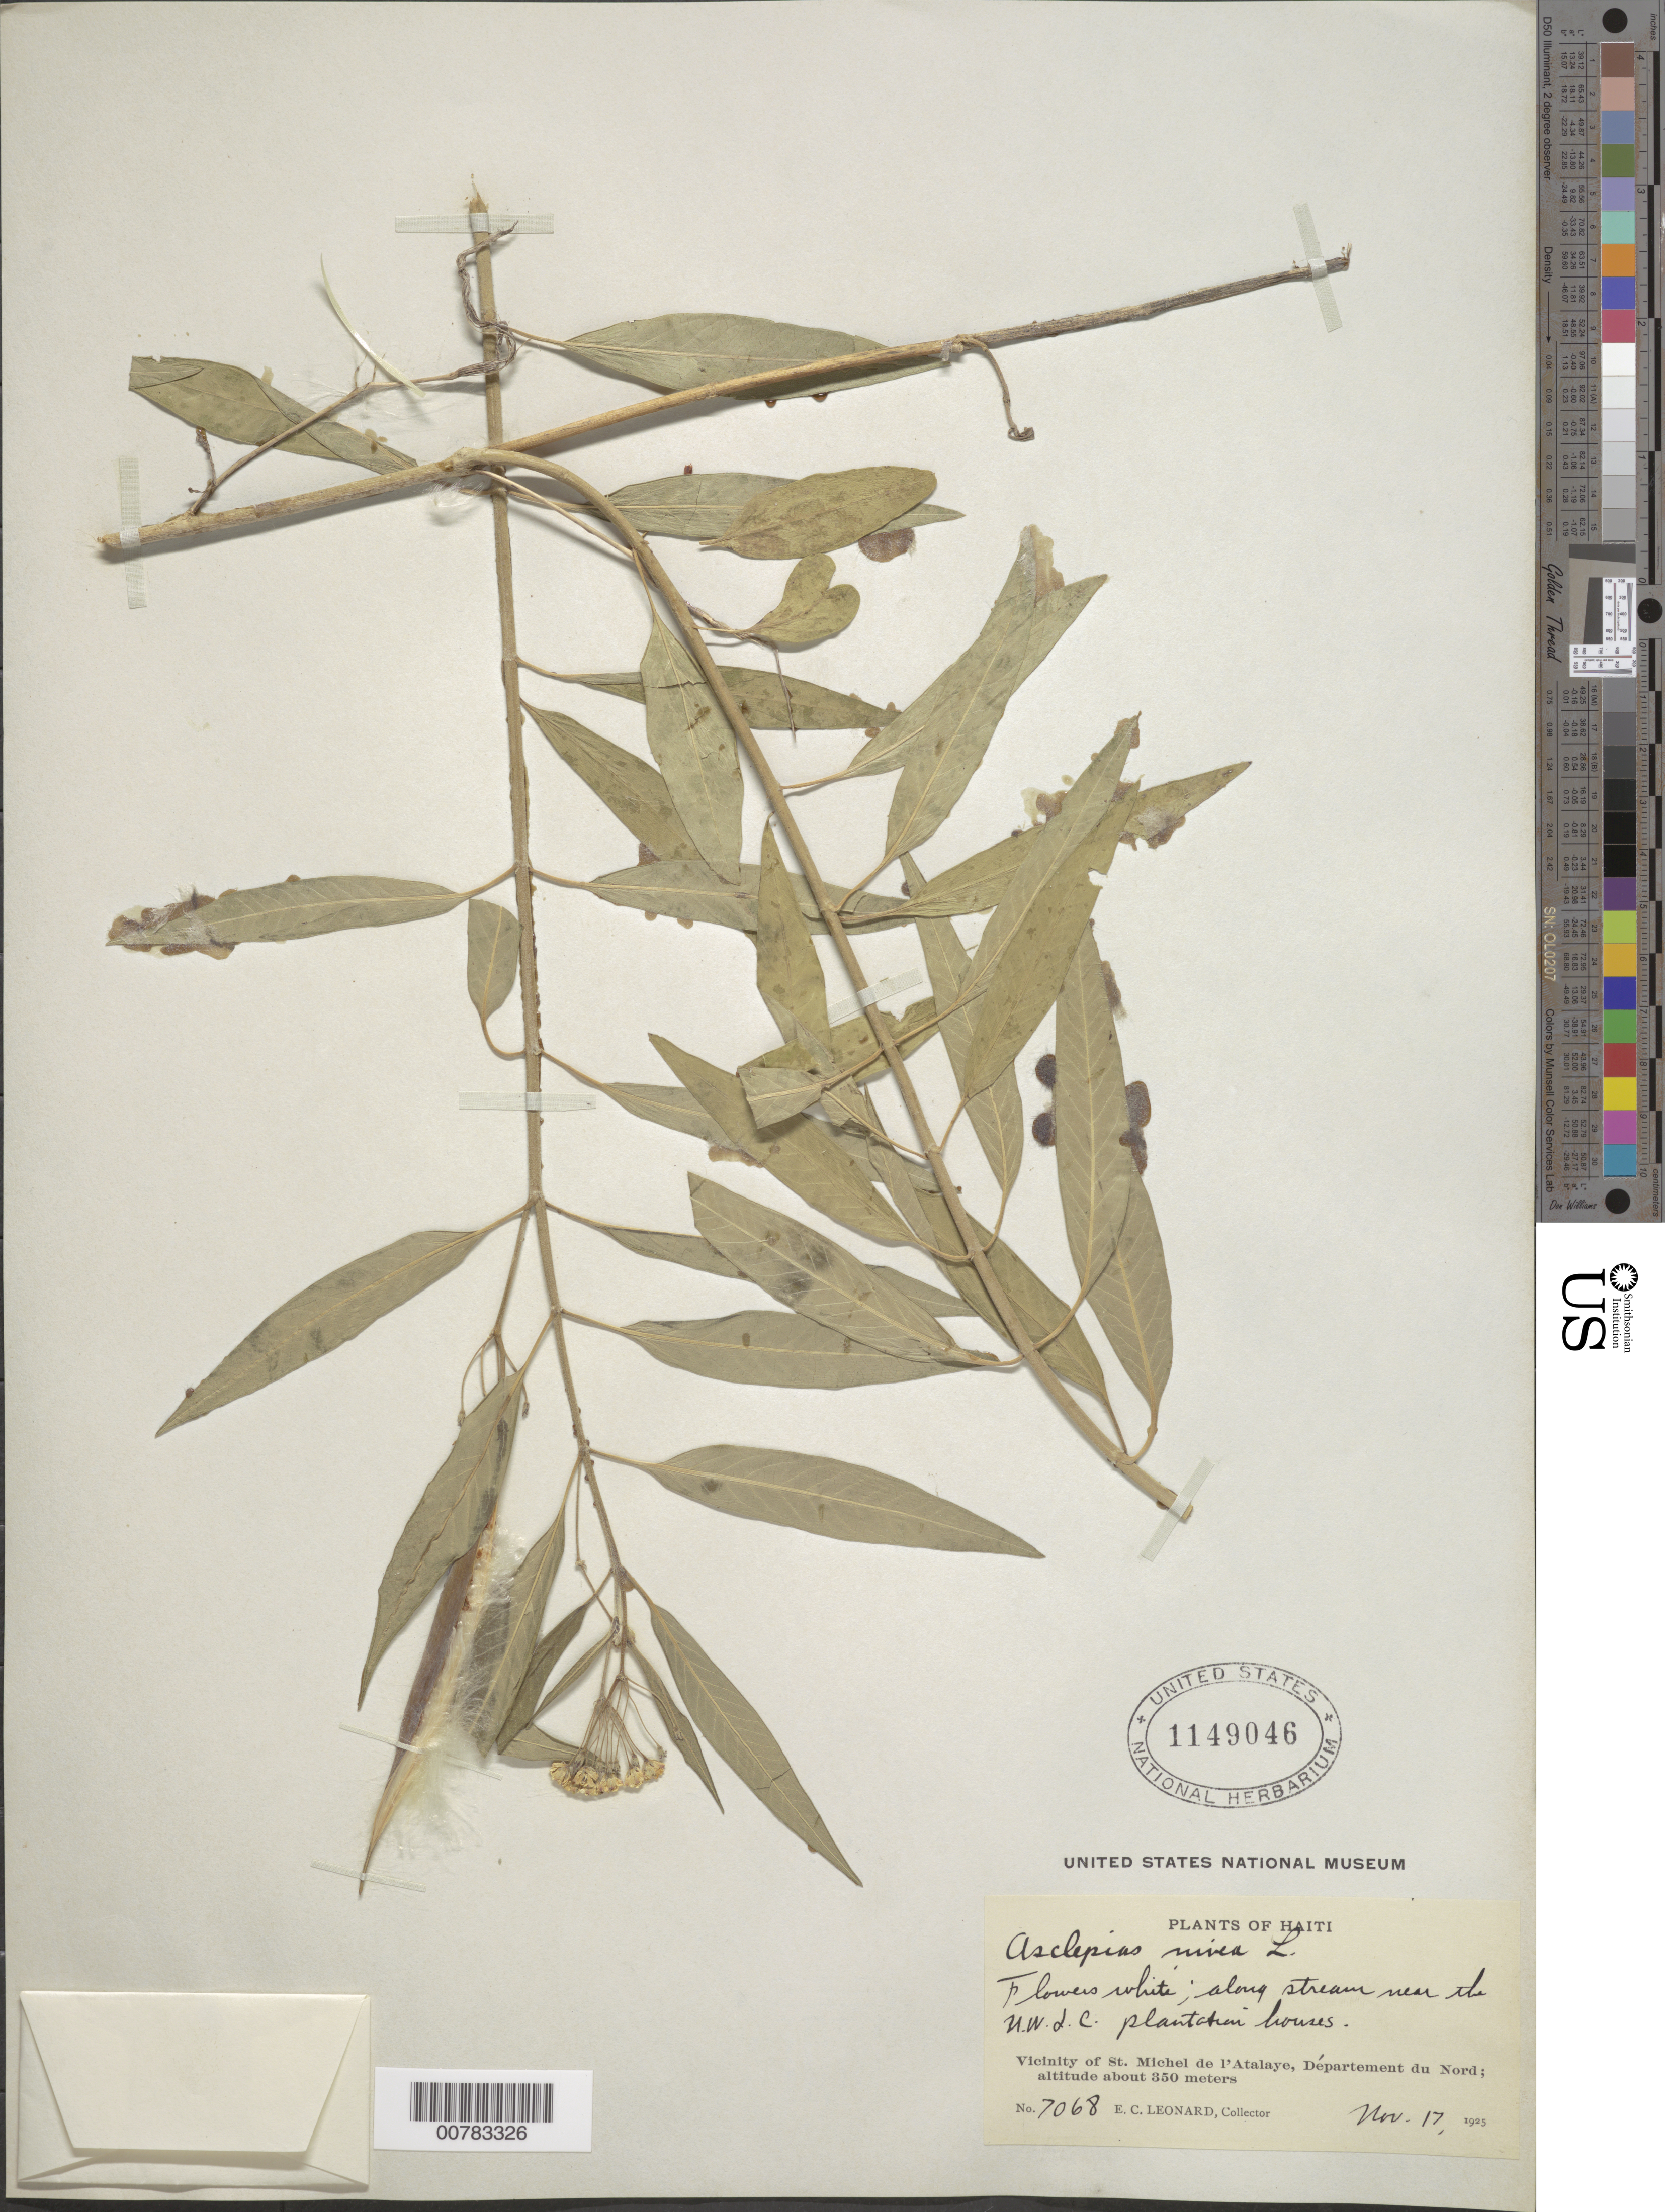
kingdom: Plantae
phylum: Tracheophyta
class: Magnoliopsida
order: Gentianales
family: Apocynaceae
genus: Asclepias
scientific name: Asclepias nivea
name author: L.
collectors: E. C. Leonard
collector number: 7068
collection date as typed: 17 Nov 1925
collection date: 1925-11-17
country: Haiti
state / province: Nord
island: Hispaniola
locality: Vicinity of St. Michel de l'Atalaye, near the N.W. I.C. plantation houses.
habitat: Along stream.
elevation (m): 350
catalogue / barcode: US 1149046